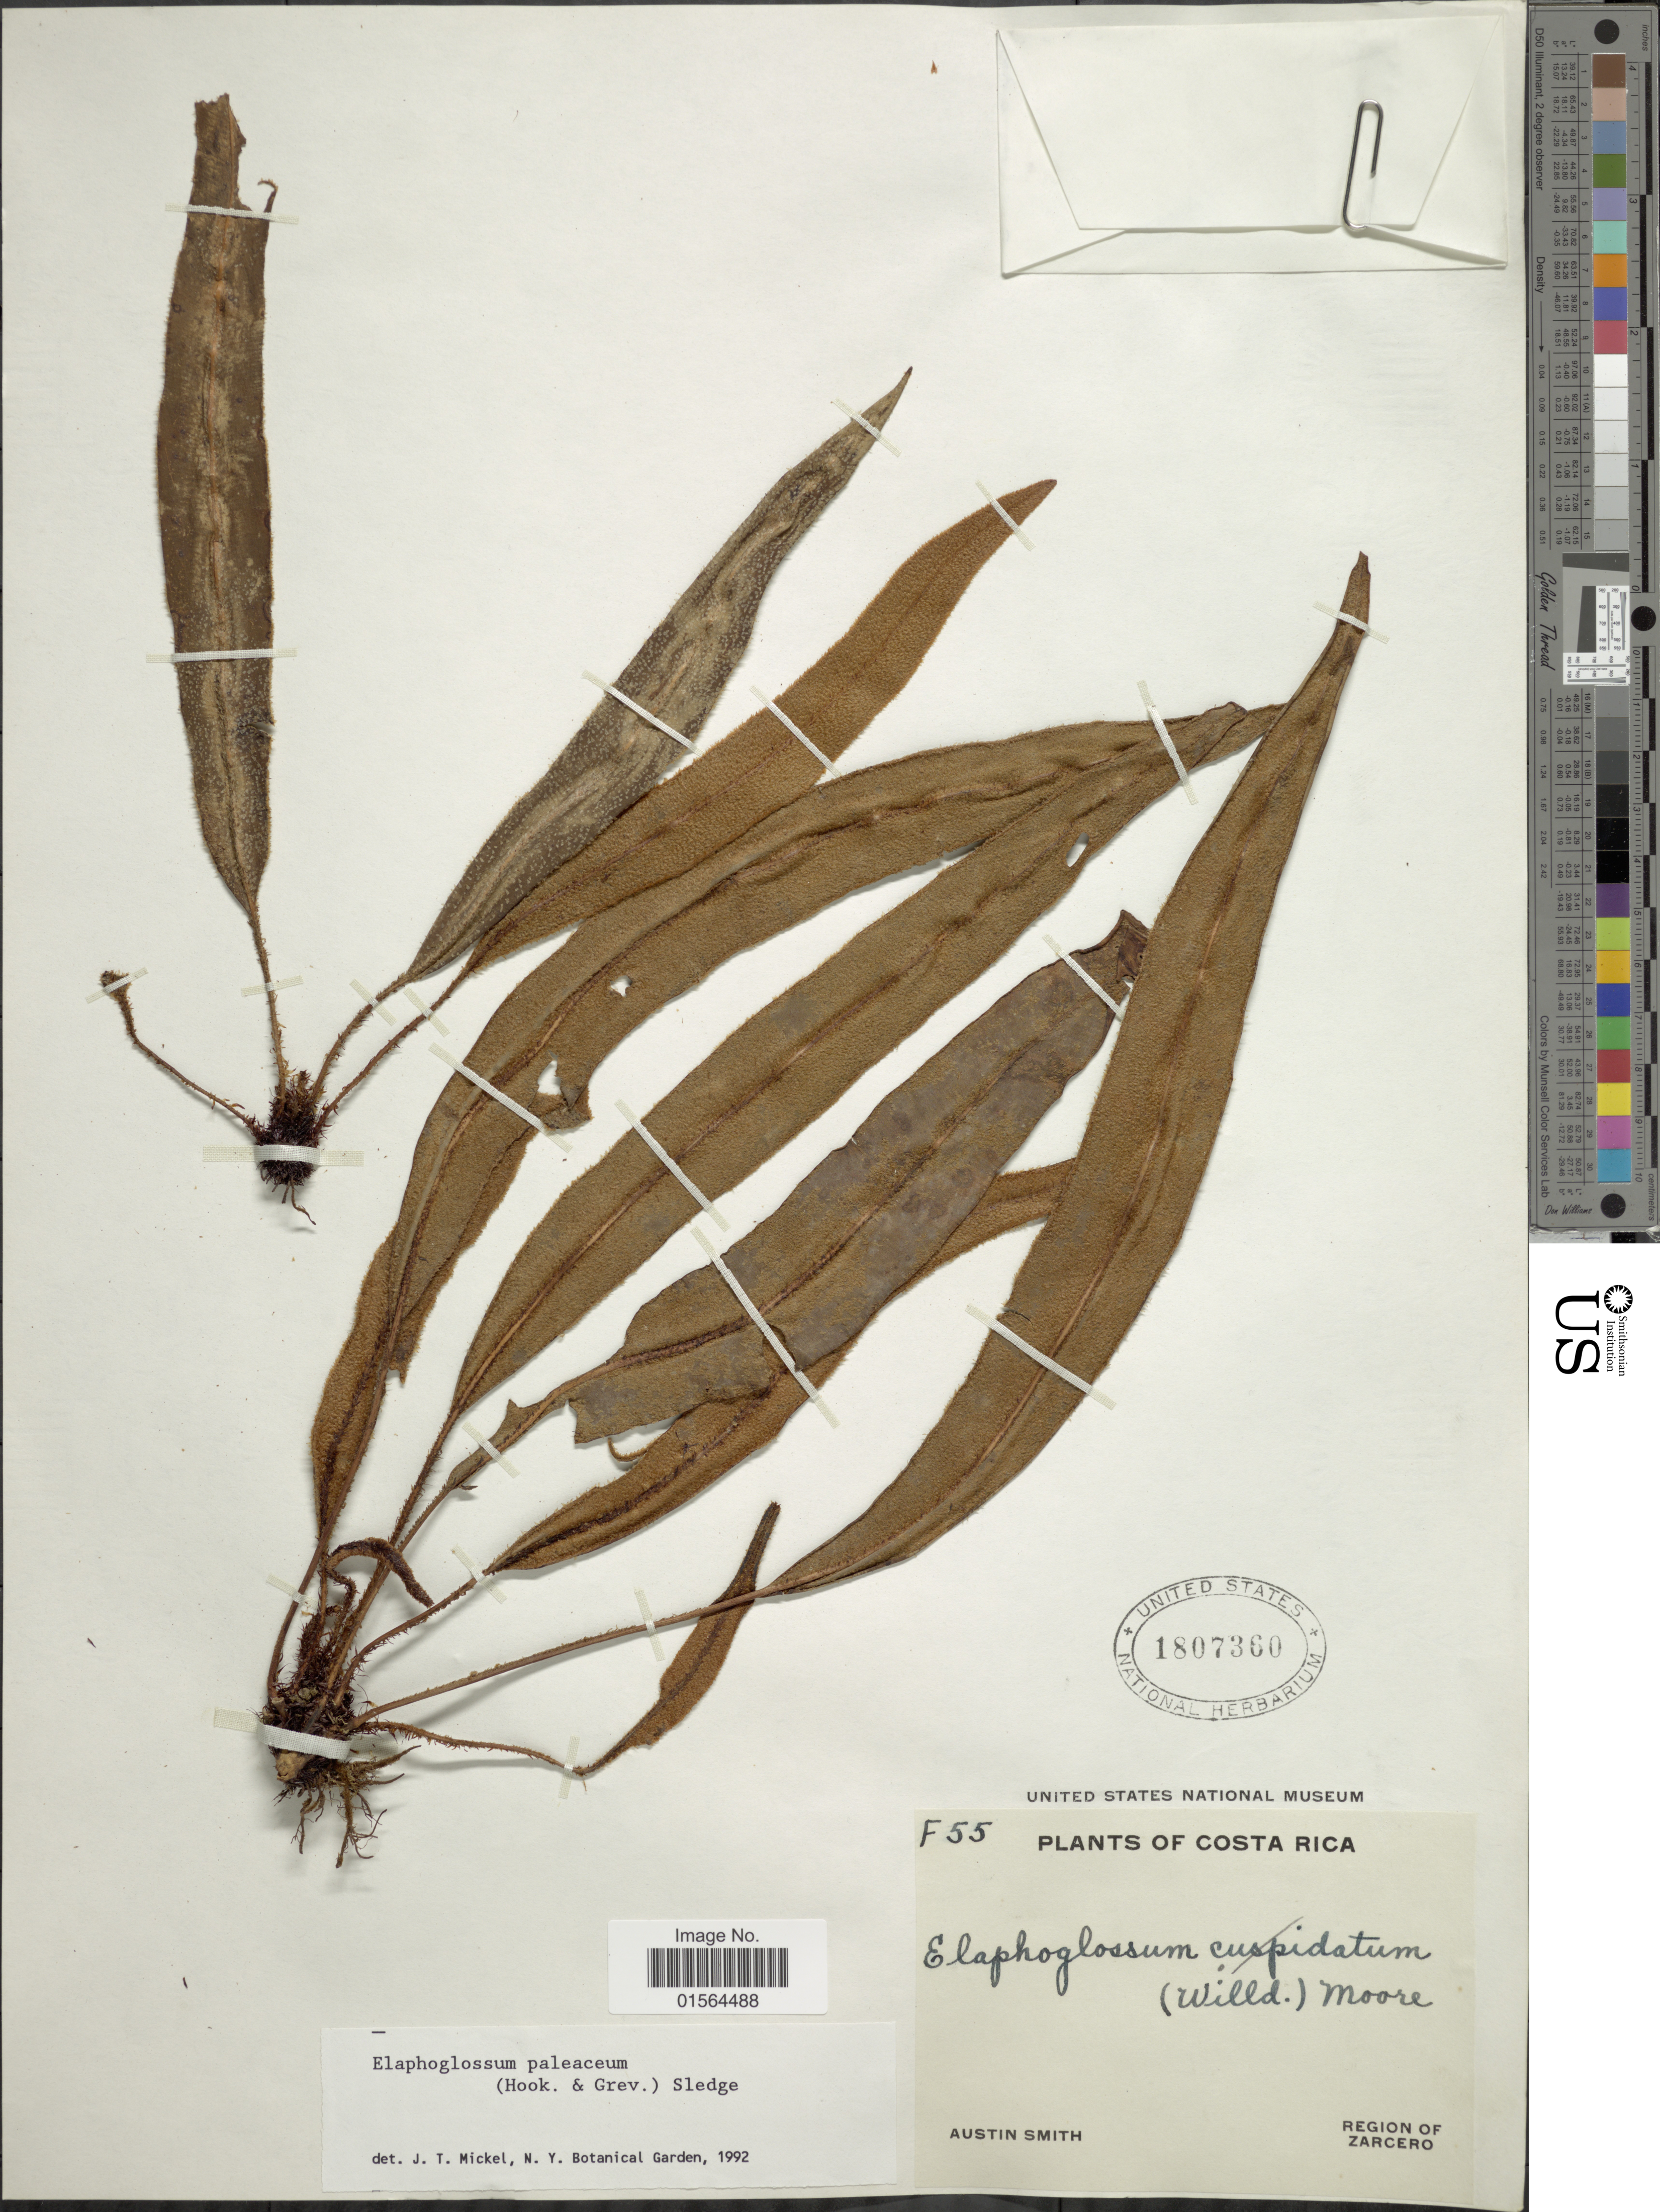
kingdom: Plantae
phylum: Tracheophyta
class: Polypodiopsida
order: Polypodiales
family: Dryopteridaceae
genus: Elaphoglossum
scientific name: Elaphoglossum paleaceum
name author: (Hook. & Grev.) Sledge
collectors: Aust P. Smith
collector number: F55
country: Costa Rica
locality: Region of Zarcero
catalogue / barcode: US 1807360